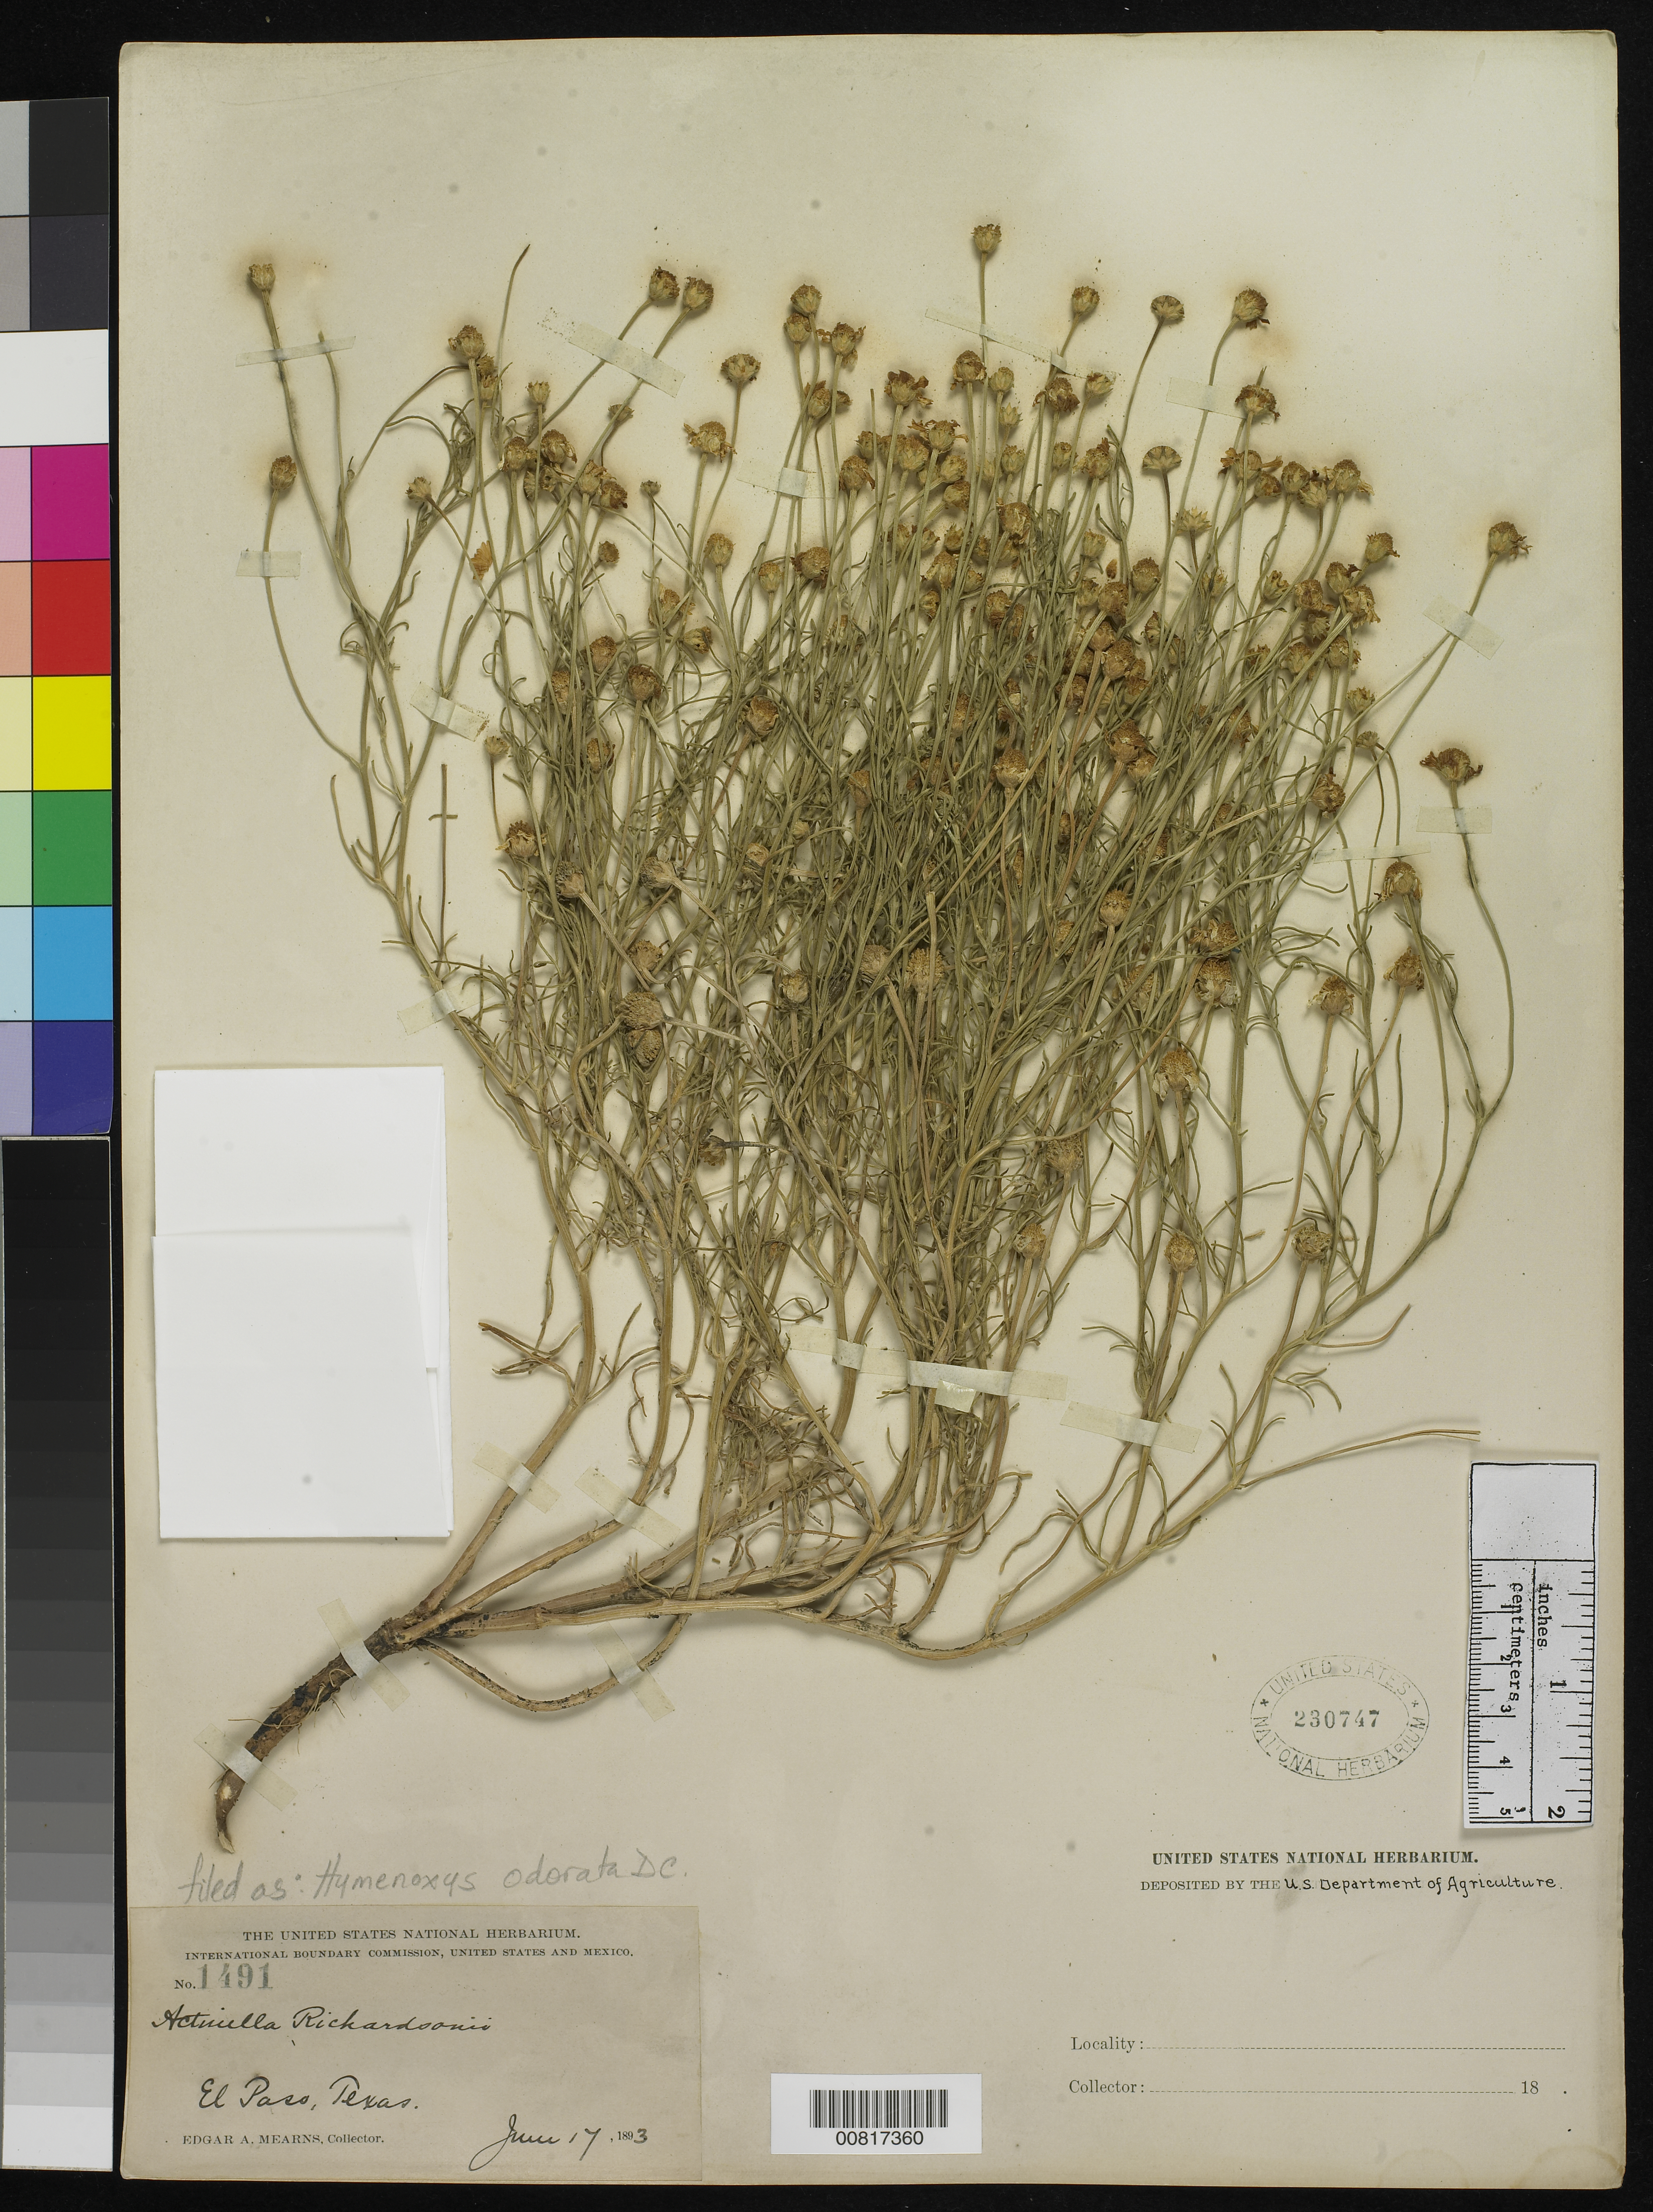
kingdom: Plantae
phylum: Tracheophyta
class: Magnoliopsida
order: Asterales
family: Asteraceae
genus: Hymenoxys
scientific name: Hymenoxys odorata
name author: DC.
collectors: E. A. Mearns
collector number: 1491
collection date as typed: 17 Jun 1893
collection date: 1893-06-17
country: United States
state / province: Texas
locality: El Paso, Texas.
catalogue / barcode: US 230747